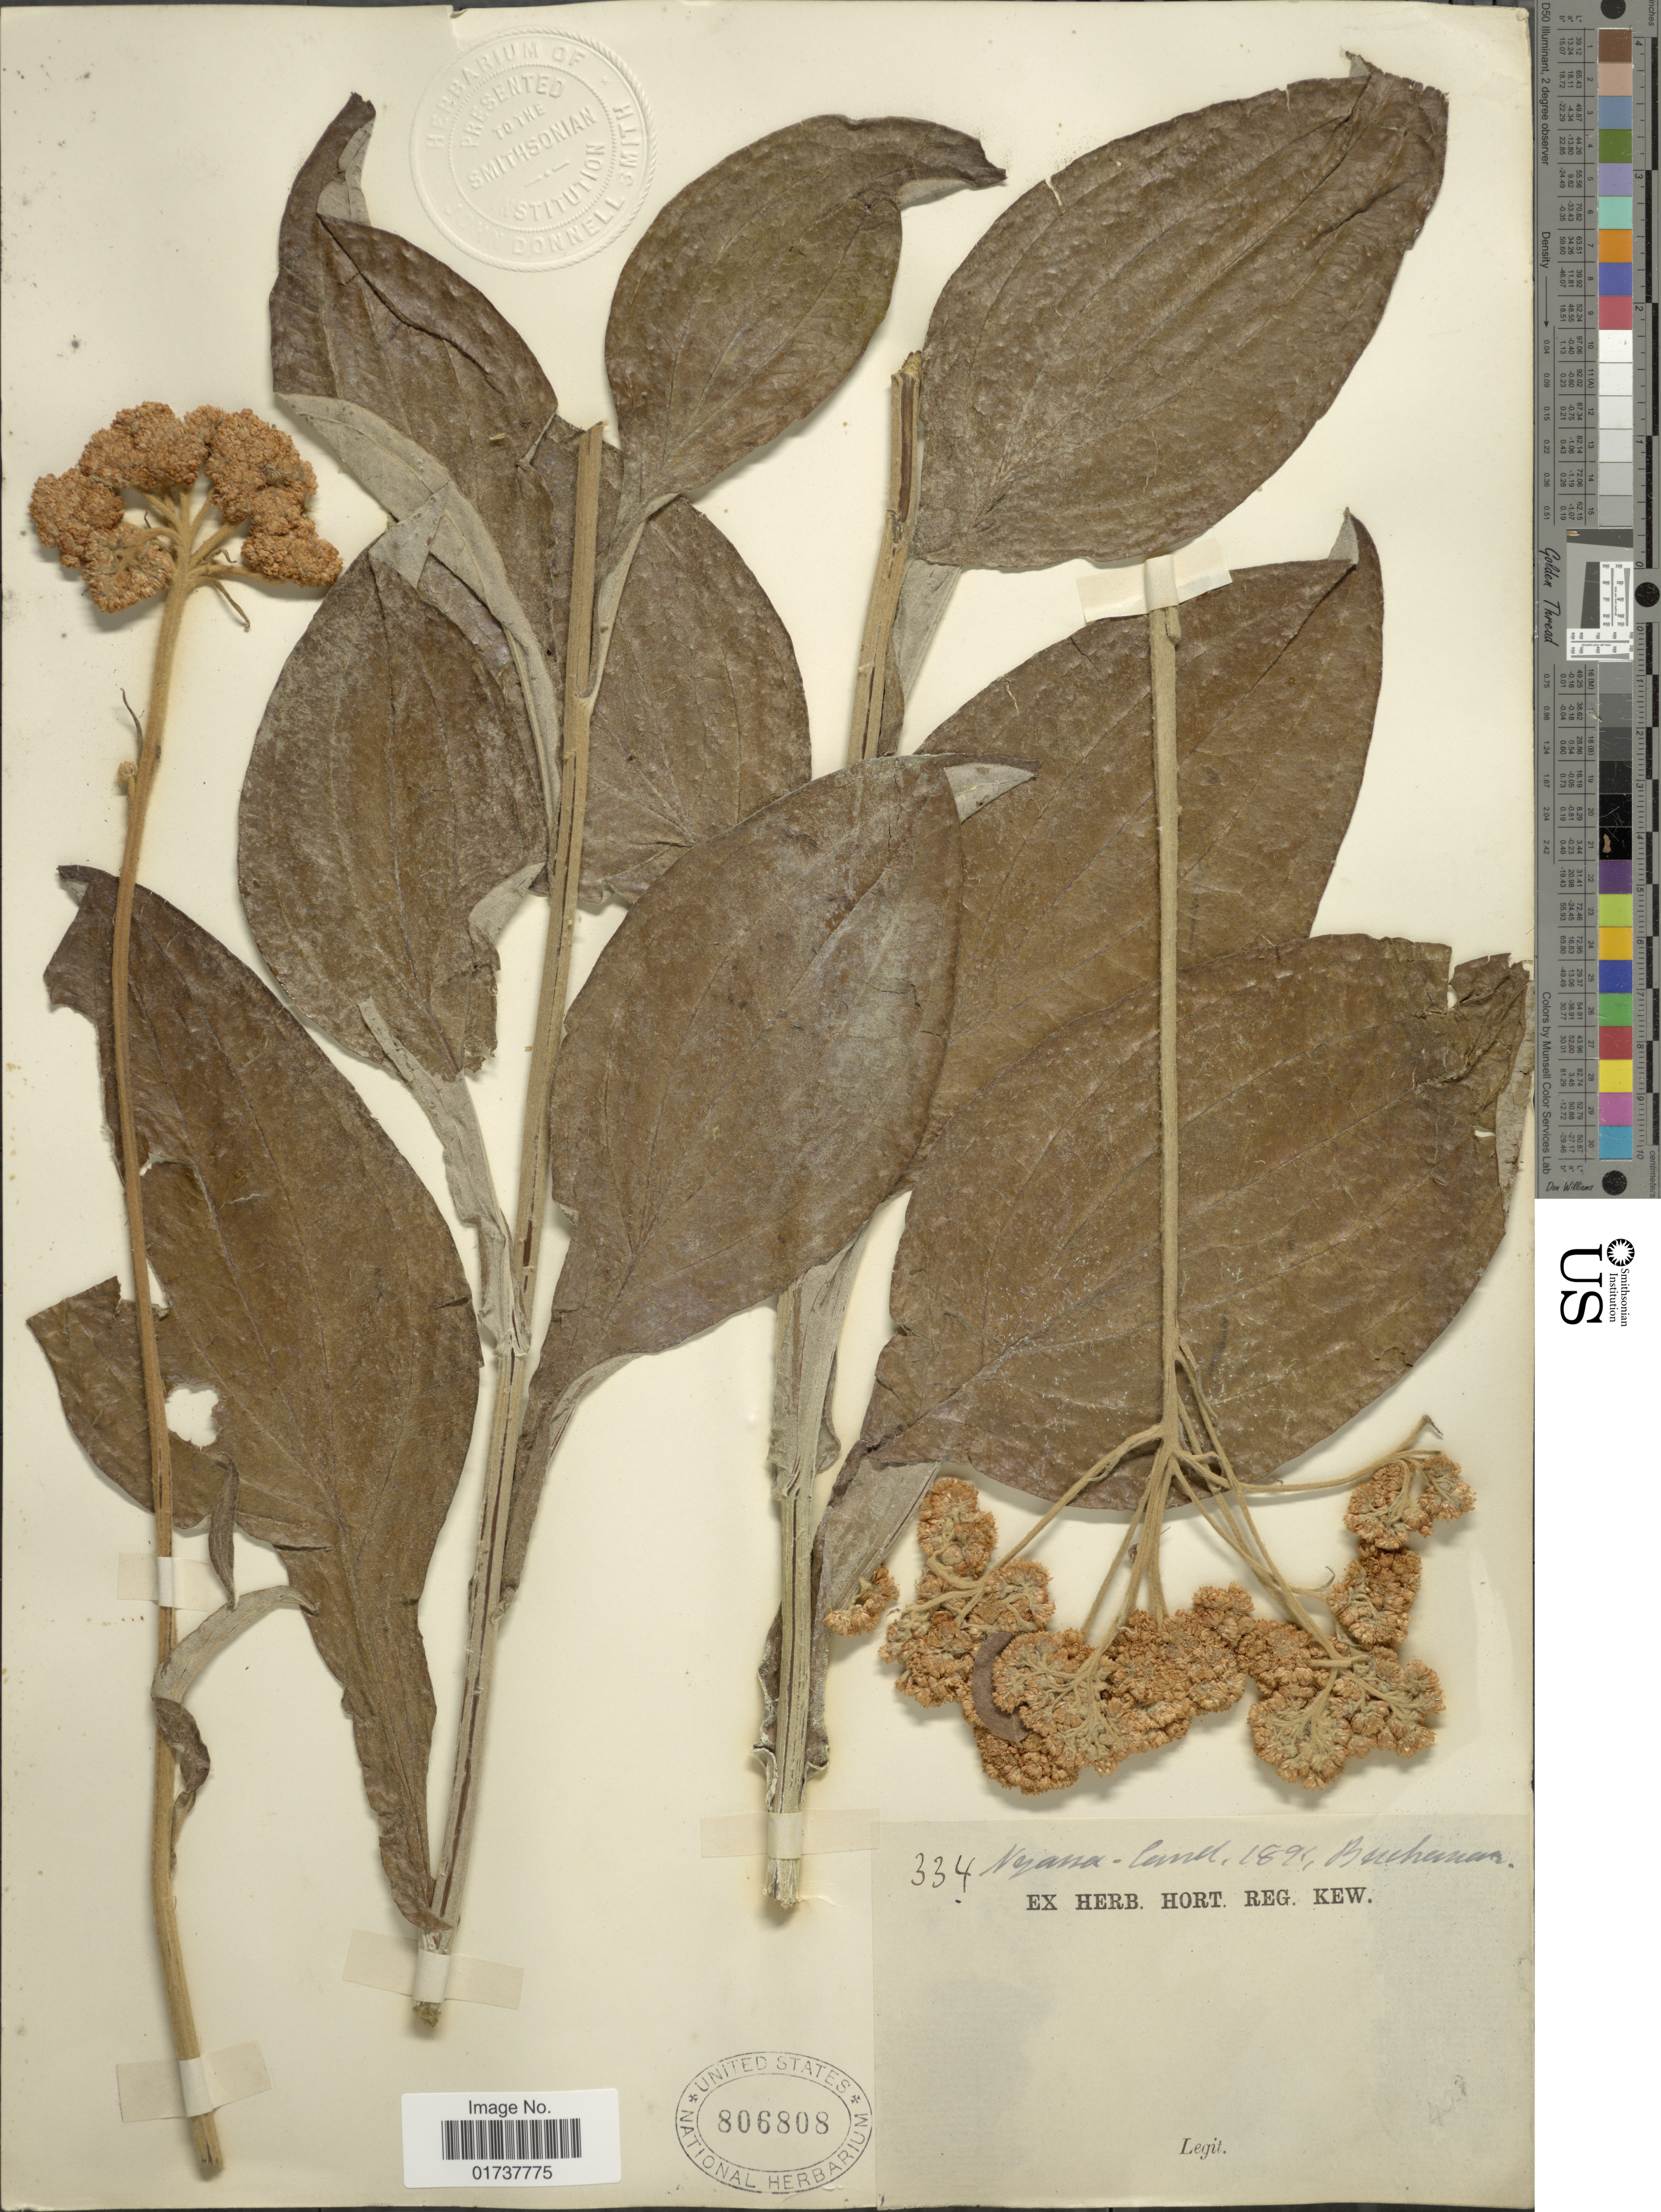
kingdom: Plantae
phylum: Tracheophyta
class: Magnoliopsida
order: Asterales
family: Asteraceae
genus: Gnaphalium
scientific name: Gnaphalium sp.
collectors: -. Buchanan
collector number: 334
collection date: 1891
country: Malawi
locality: Nyasa-Land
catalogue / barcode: US 806808